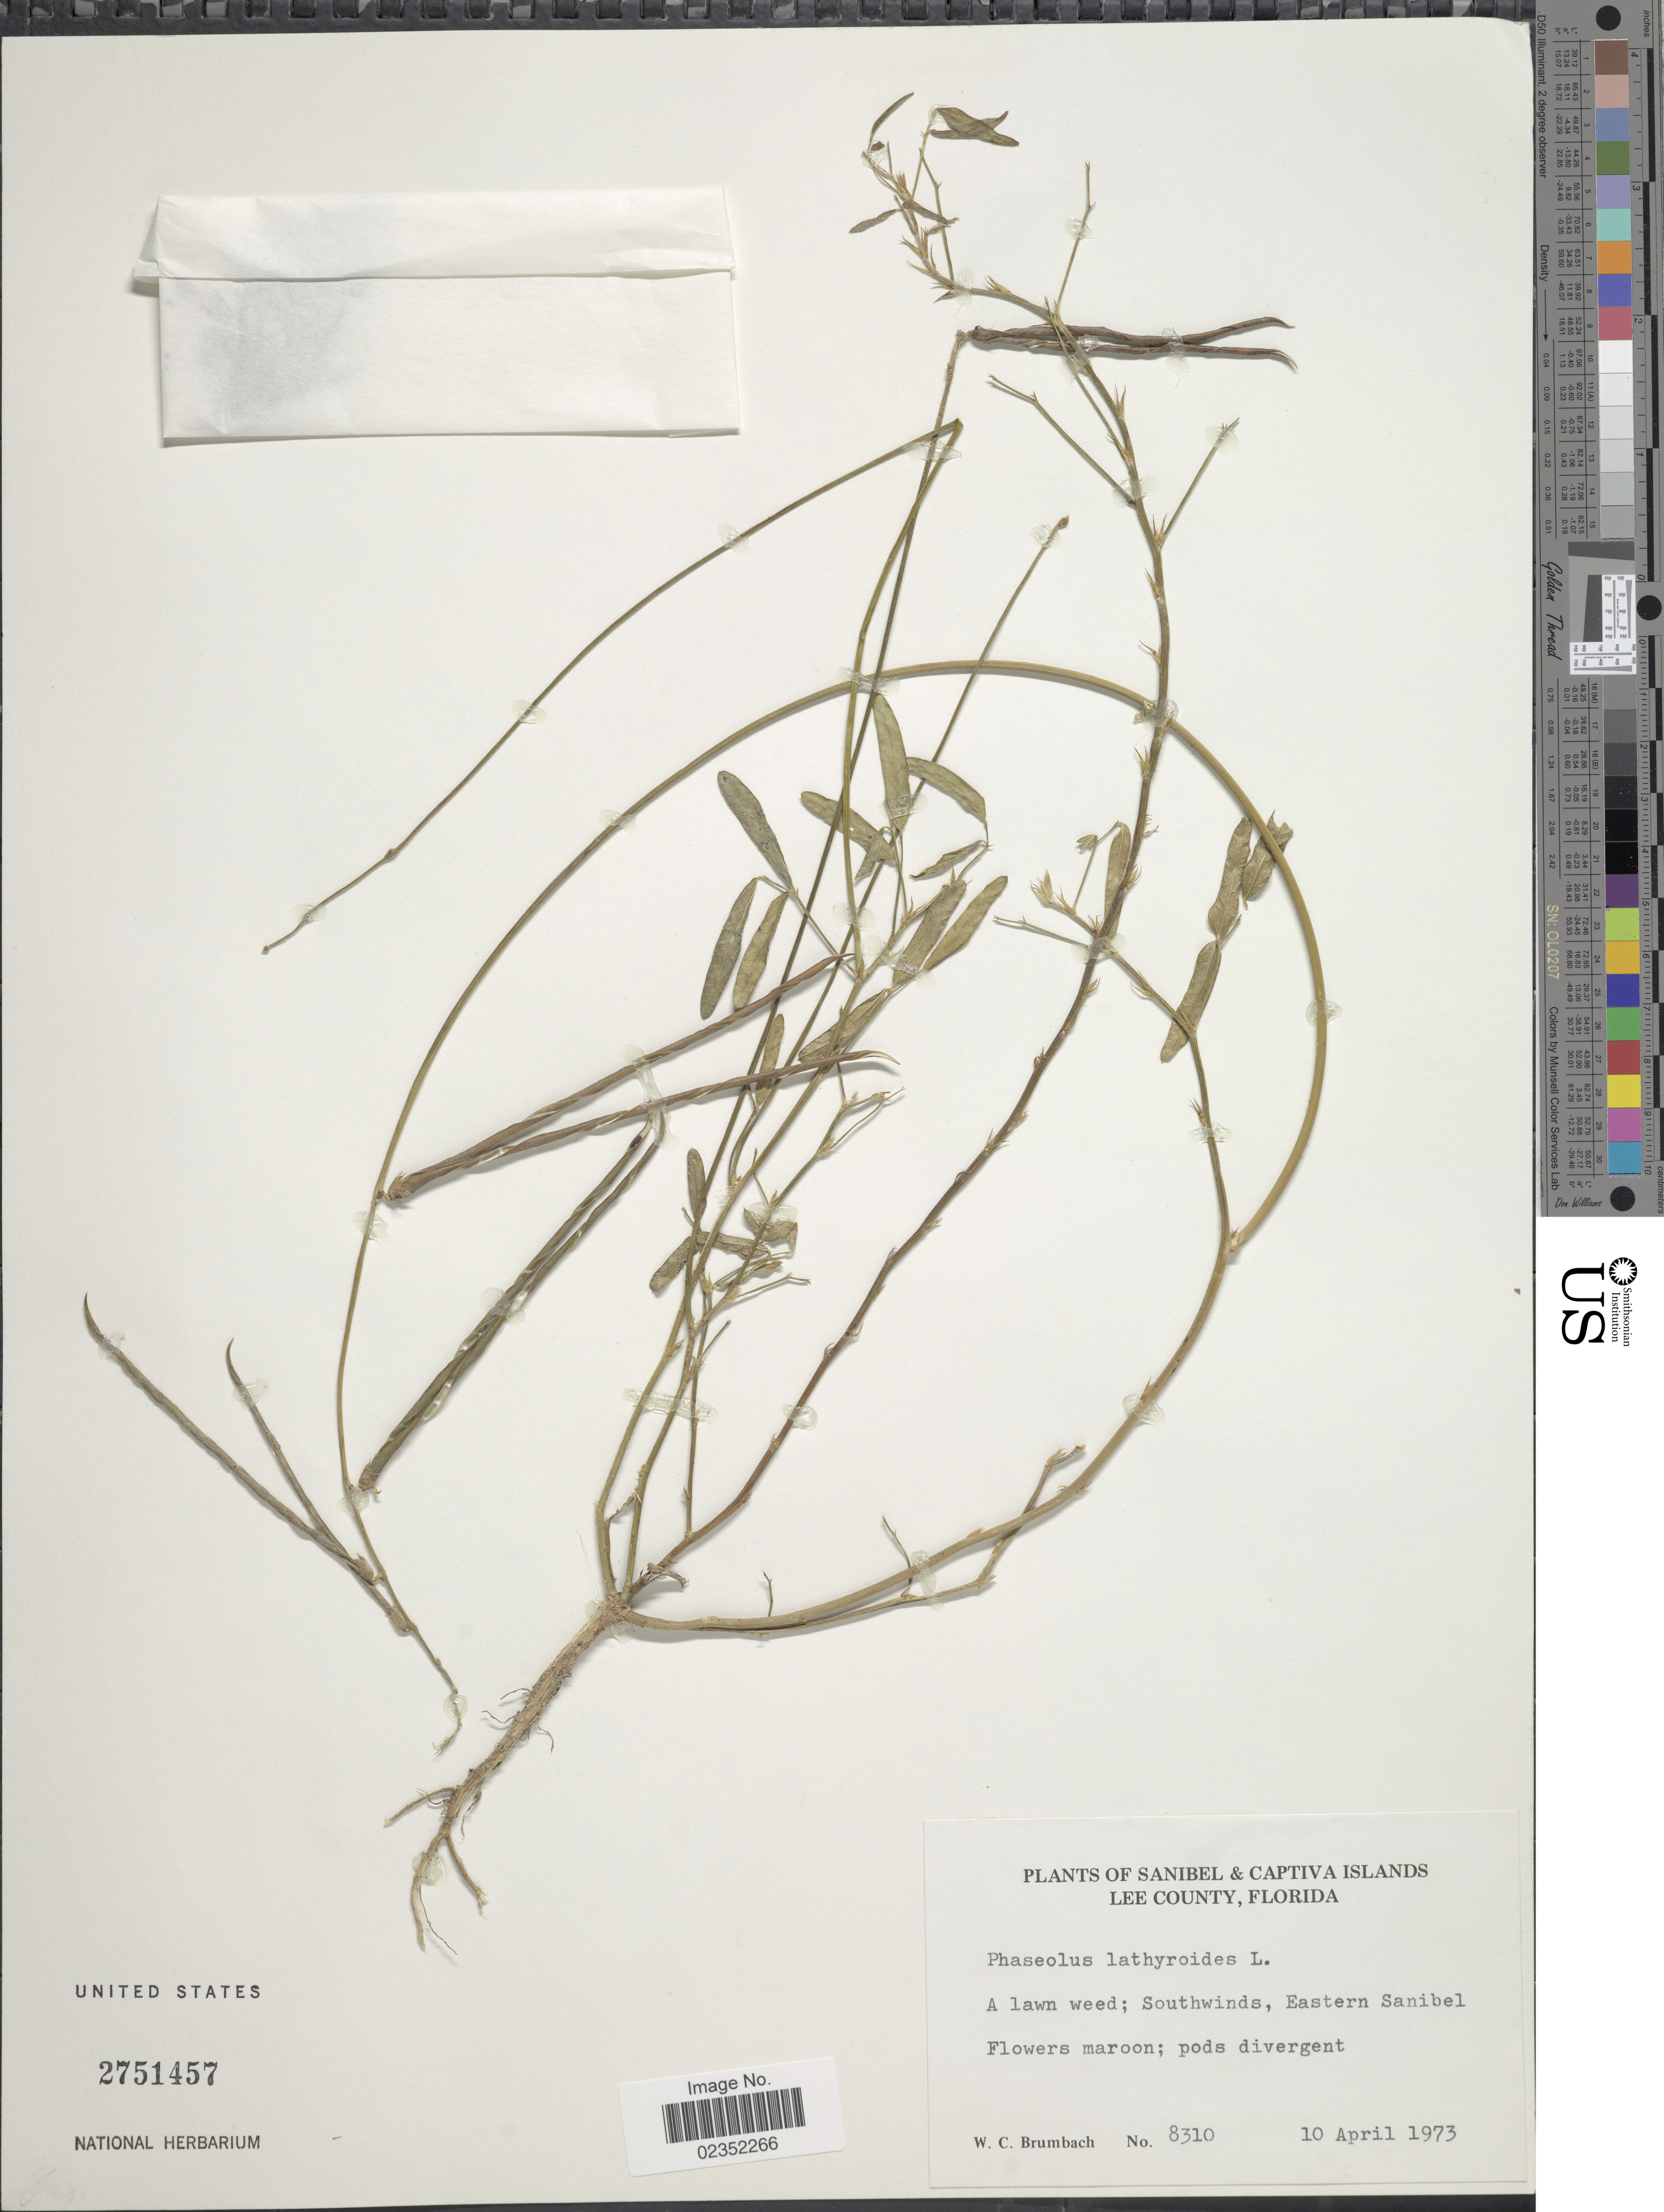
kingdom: Plantae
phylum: Tracheophyta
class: Magnoliopsida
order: Fabales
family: Fabaceae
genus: Macroptilium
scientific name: Macroptilium lathyroides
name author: (L.) Urb.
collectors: W. C. Brumbach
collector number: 8310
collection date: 1973-04-10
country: United States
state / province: Florida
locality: Sanibel & Captiva Islands. Lee County, Florida. A lawn weed; Southwinds, Eastern Sanibel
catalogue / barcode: US 2751457